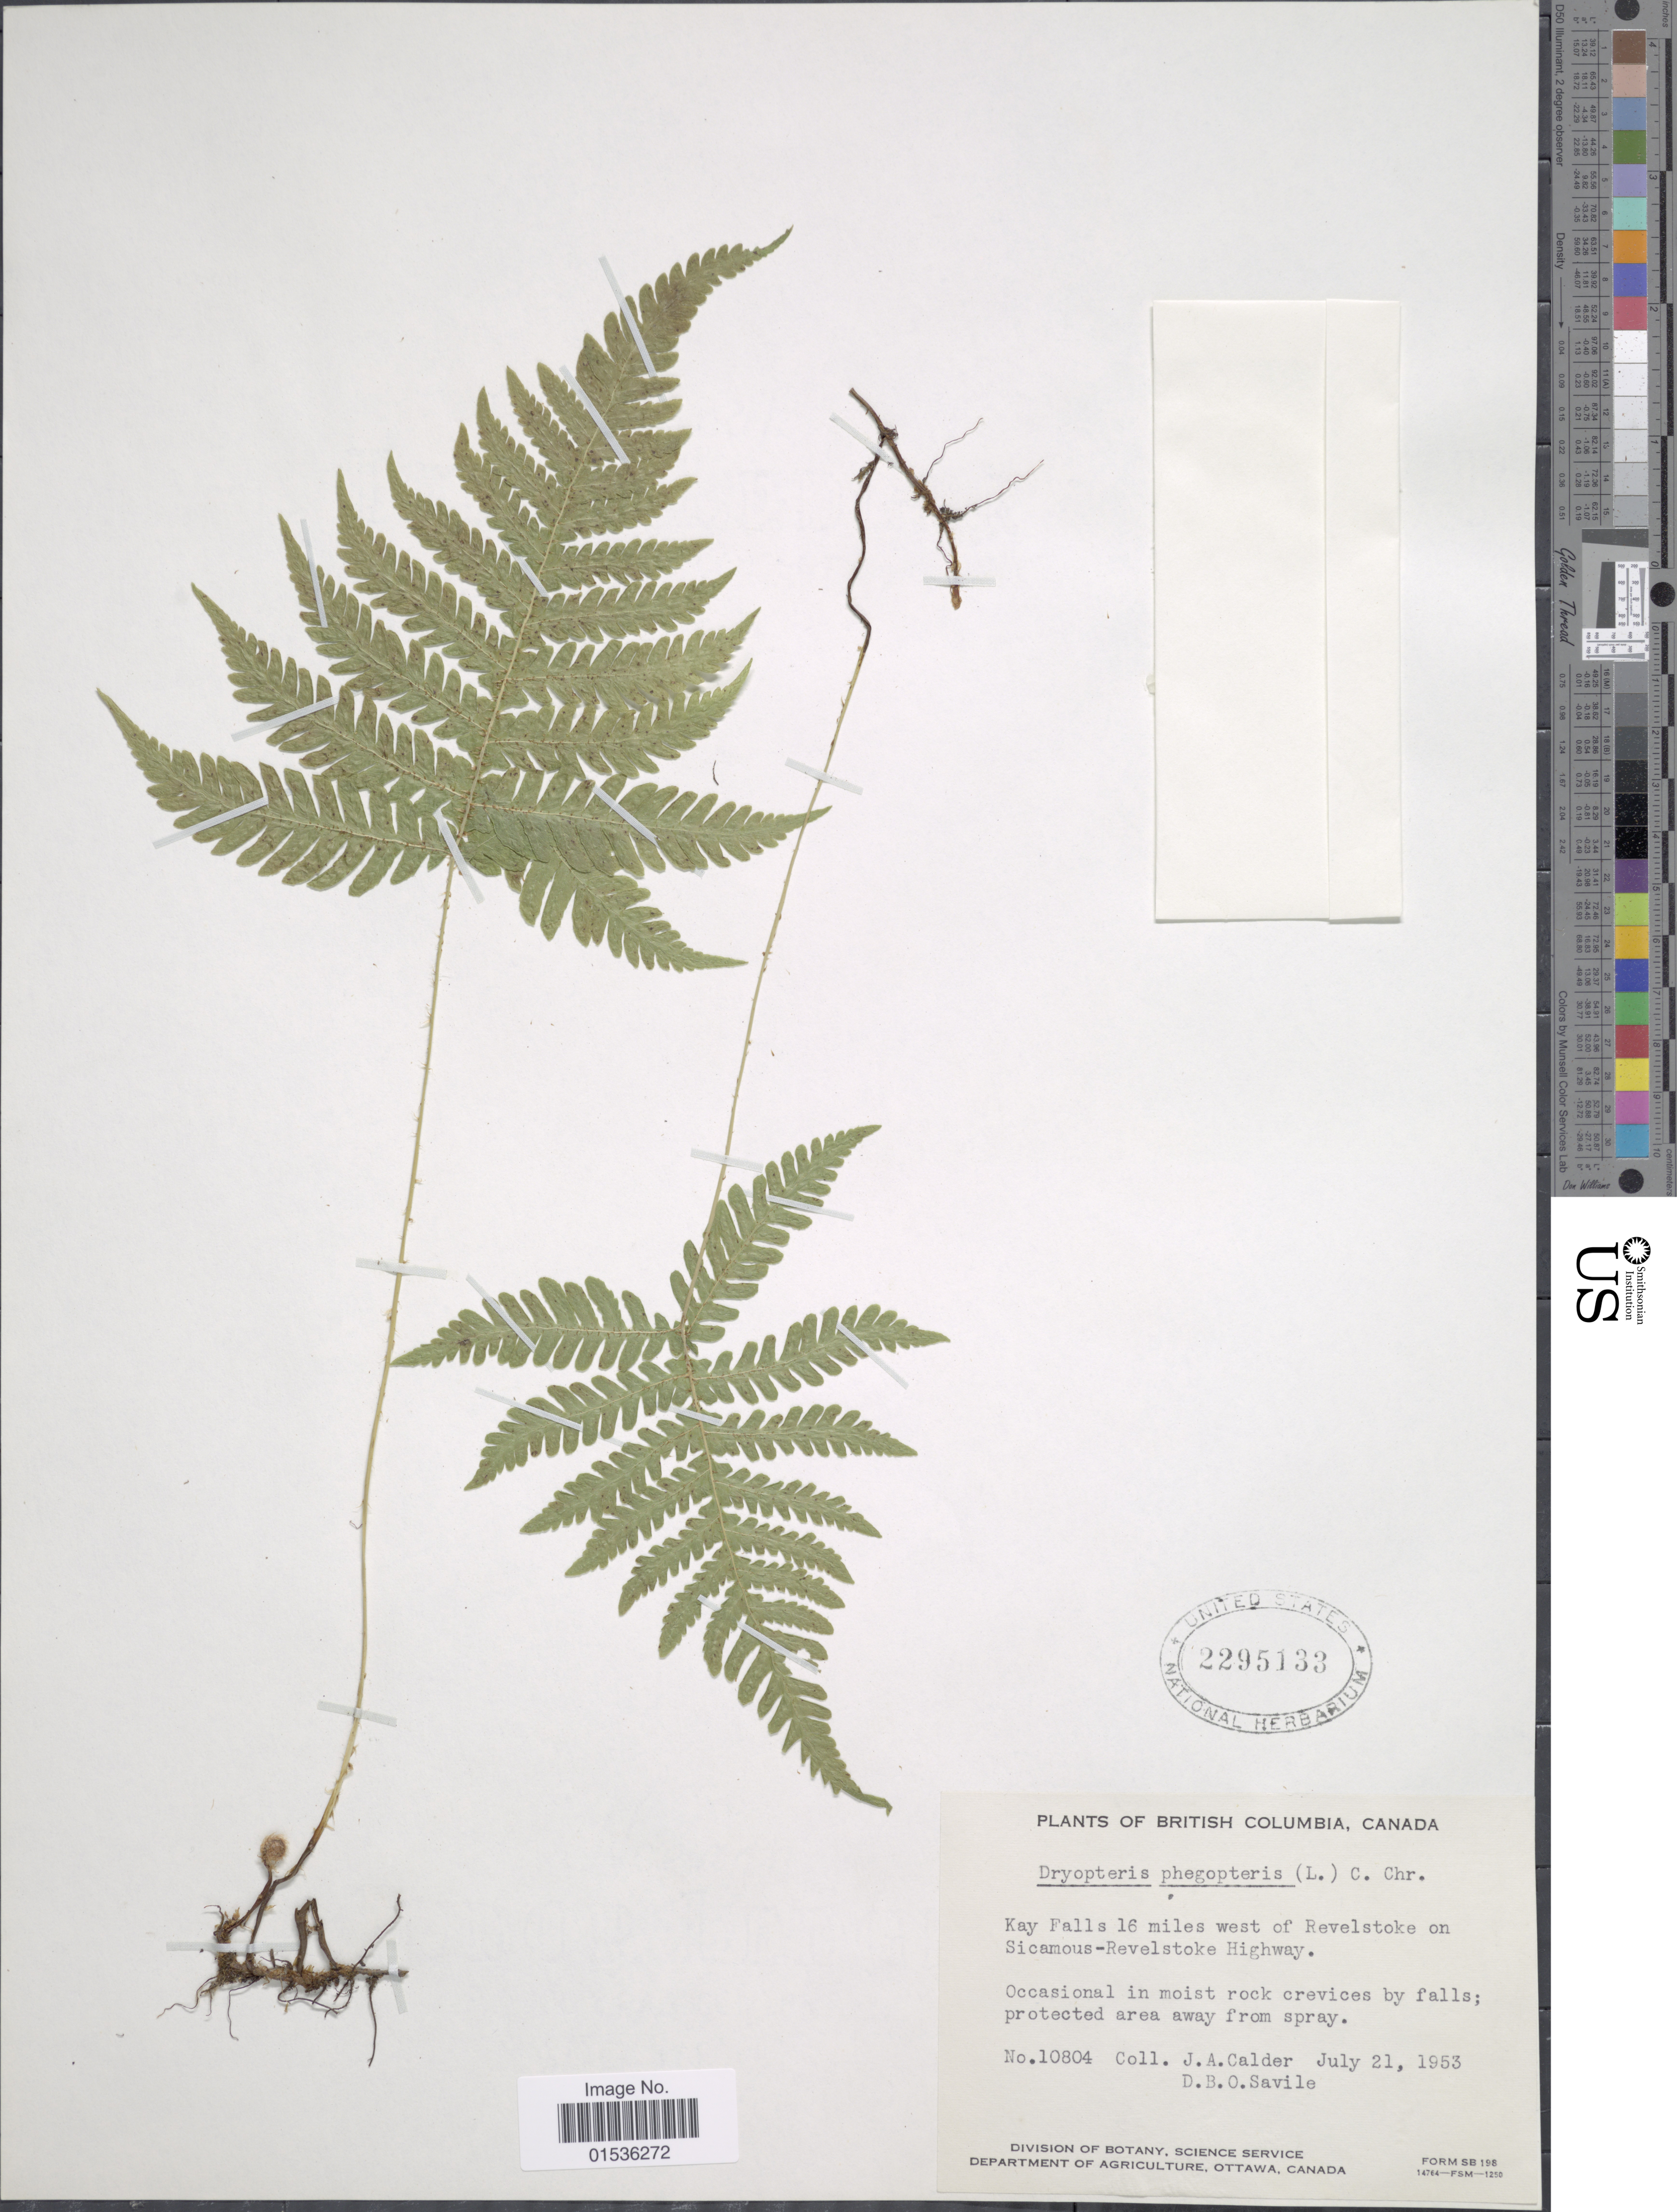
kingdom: Plantae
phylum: Tracheophyta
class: Polypodiopsida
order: Polypodiales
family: Thelypteridaceae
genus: Phegopteris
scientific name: Phegopteris connectilis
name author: (Michx.) Watt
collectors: J. A. Calder & D. Savile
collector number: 10804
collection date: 1953-07-21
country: Canada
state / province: British Columbia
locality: British Columbia, Canada, Kay Falls 16 miles west of Revelstoke on Sicamous-Revelstoke Highway.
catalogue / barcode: US 2295133